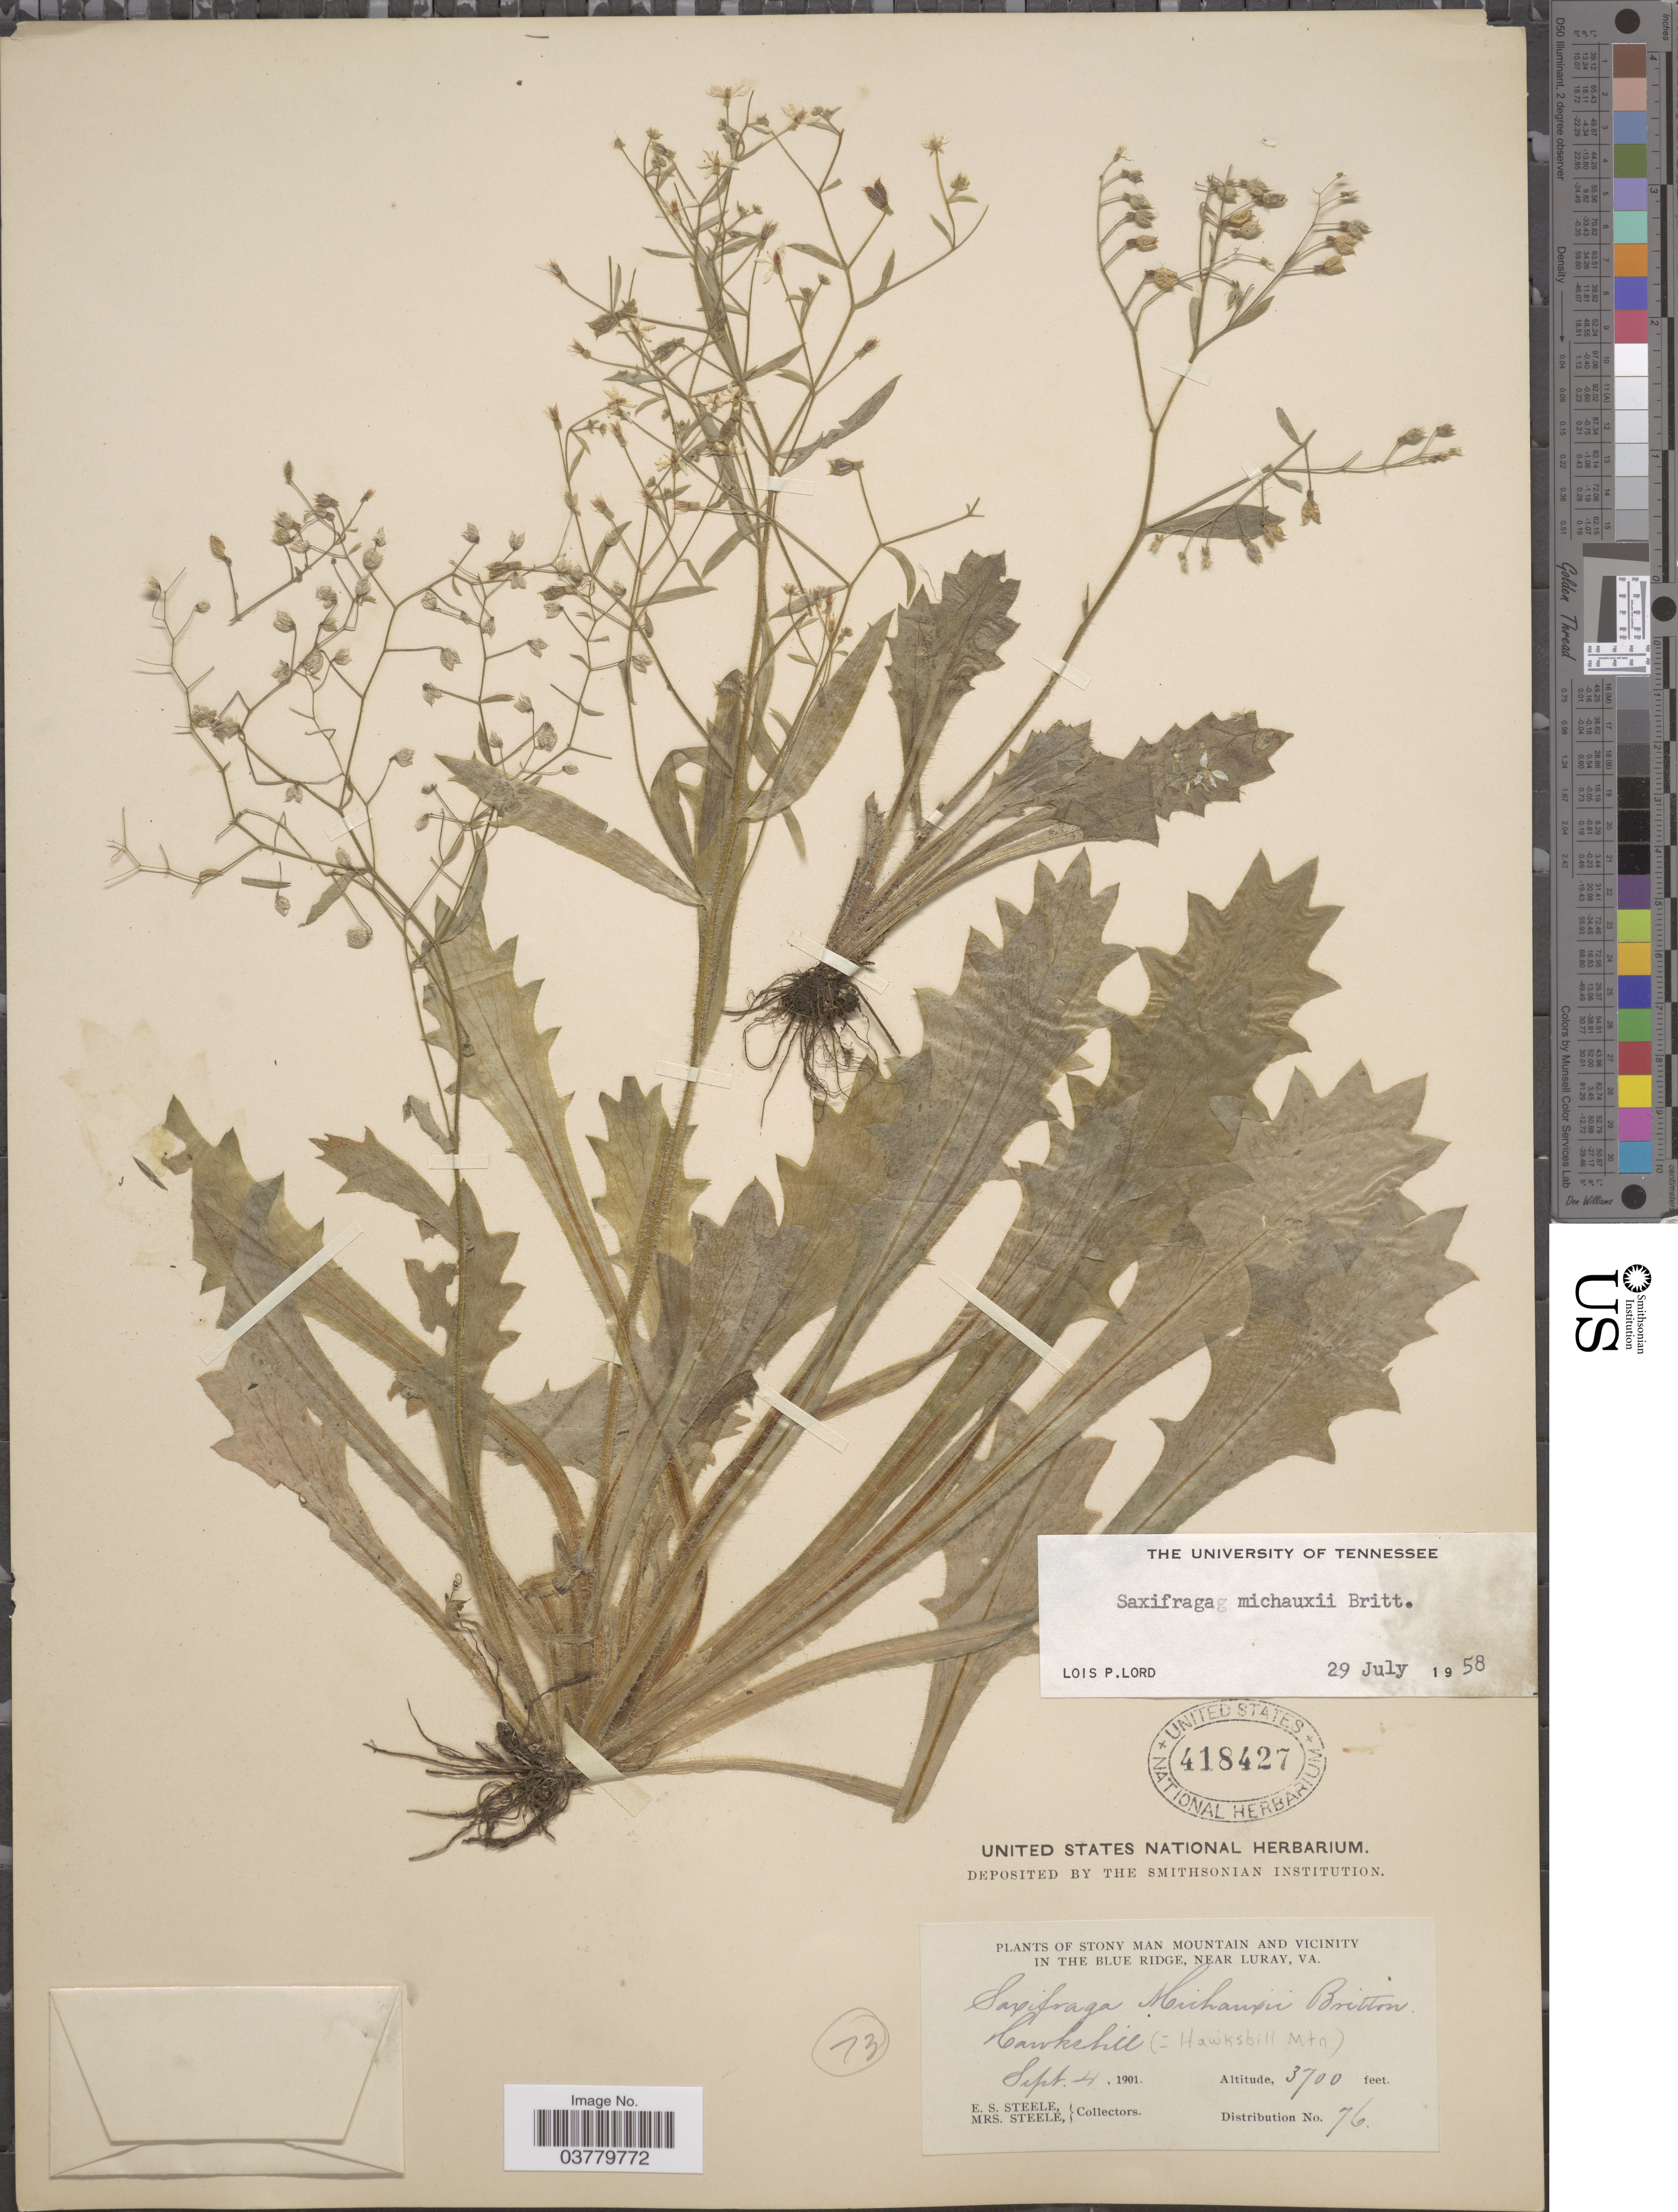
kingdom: Plantae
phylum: Tracheophyta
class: Magnoliopsida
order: Saxifragales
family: Saxifragaceae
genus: Micranthes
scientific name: Micranthes petiolaris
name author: (Raf.) Bush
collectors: E. Steele & Mrs. E. S. Steele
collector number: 76?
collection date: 1901-09-04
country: United States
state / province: Virginia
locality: Stony Man Mountain and Vicinity in the Blue Ridge, near Luray. Hawksbill (=Hawksbill Mtn).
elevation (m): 1128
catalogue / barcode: US 418427